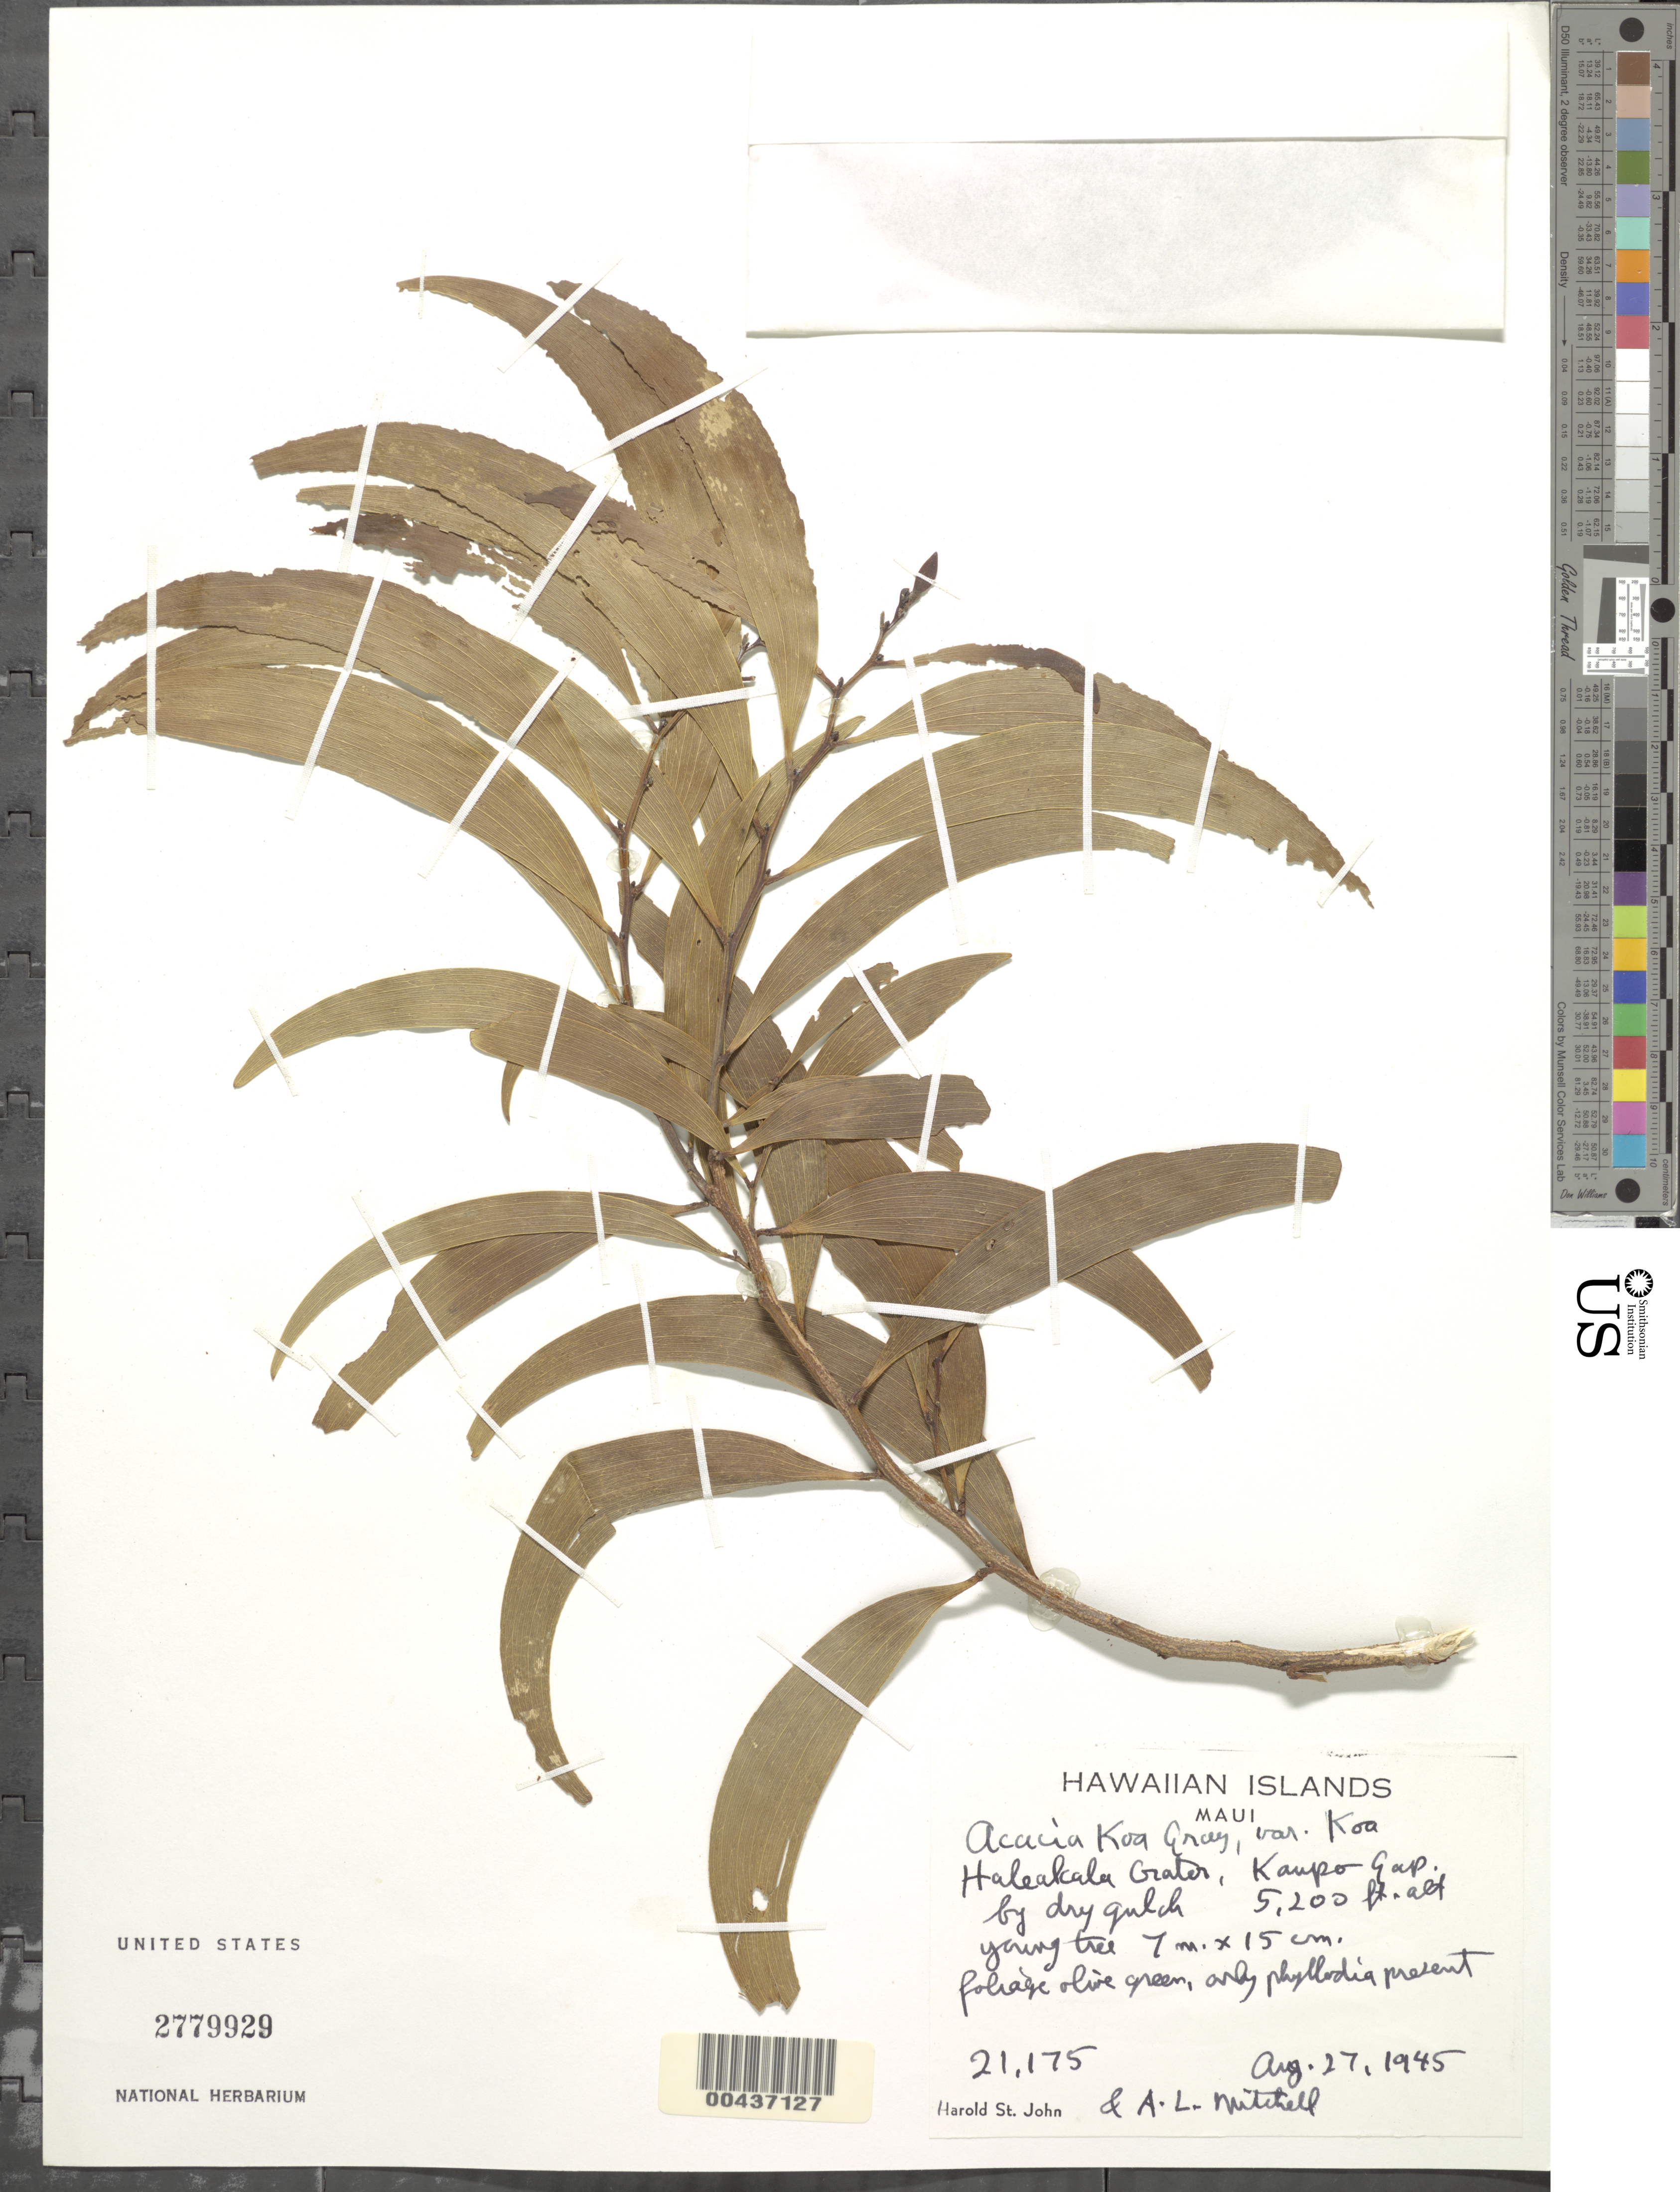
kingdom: Plantae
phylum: Tracheophyta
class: Magnoliopsida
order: Fabales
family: Fabaceae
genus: Acacia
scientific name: Acacia koa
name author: A. Gray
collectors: H. St. John & A. Mitchell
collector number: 21175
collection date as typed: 27 Aug 1945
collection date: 1945-08-27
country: United States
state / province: Hawaii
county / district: Maui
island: Maui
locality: Haleakala Crater, Kaupo Gap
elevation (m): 1585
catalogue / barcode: US 2779929